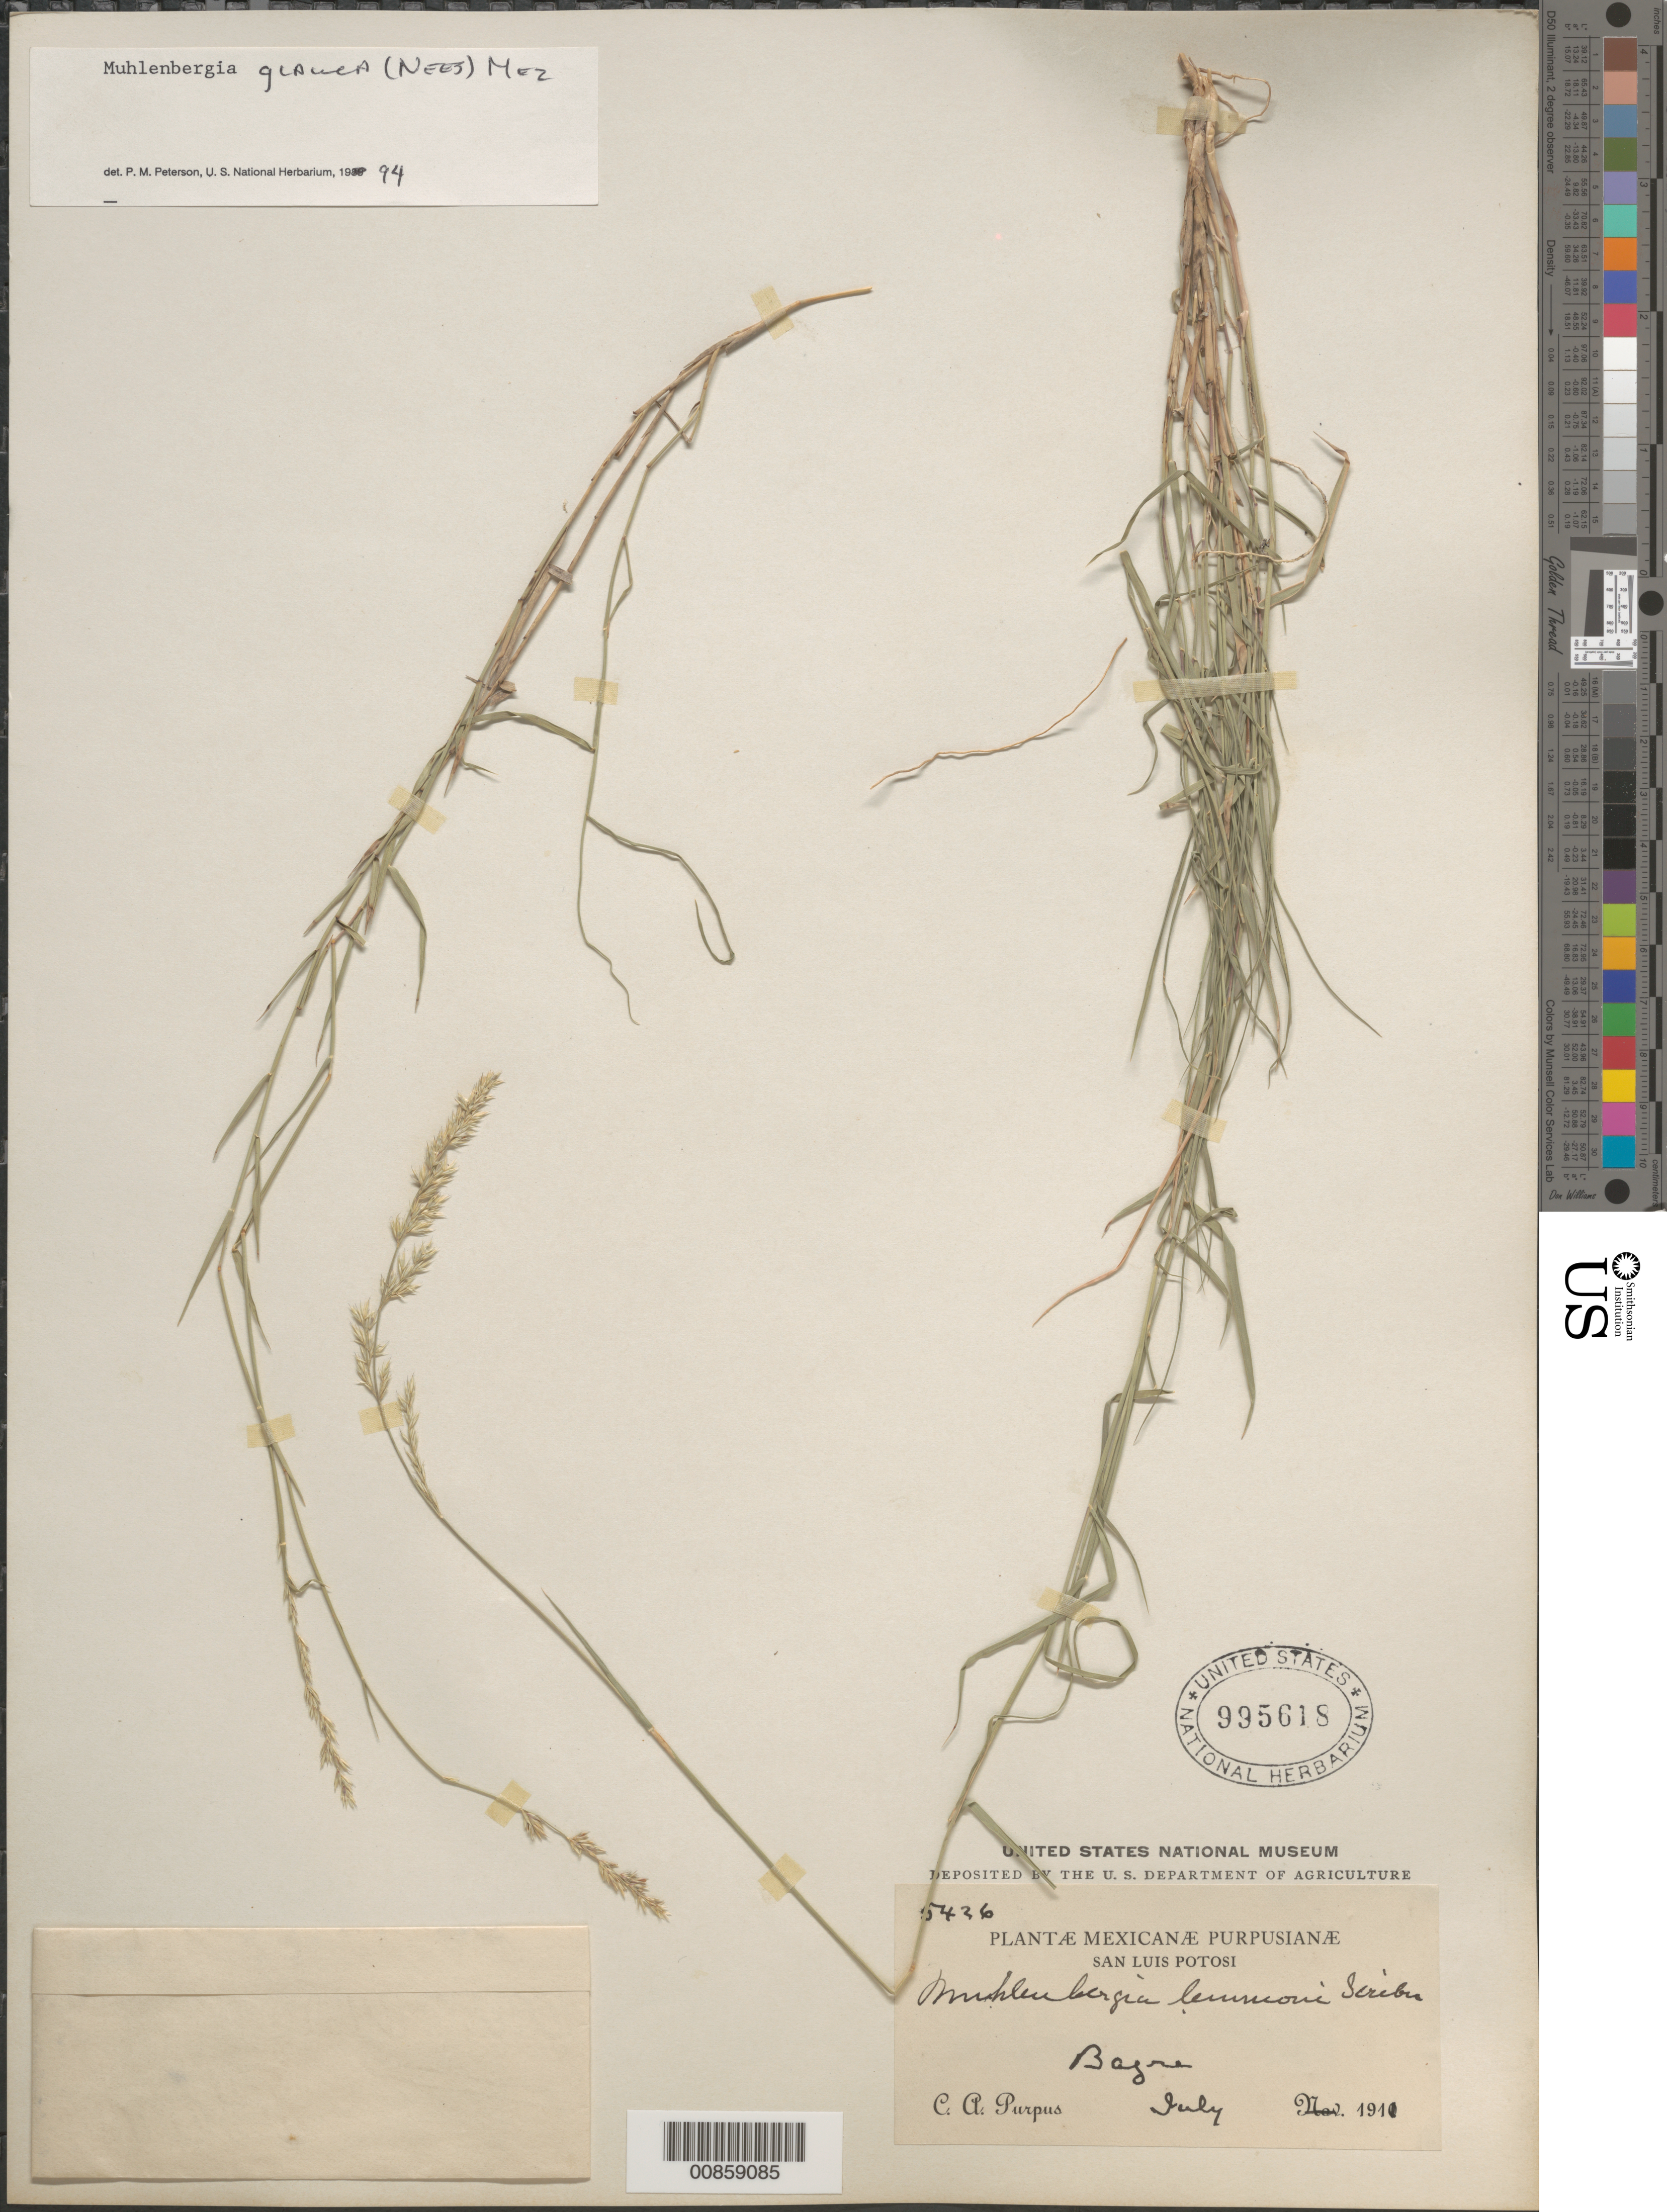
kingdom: Plantae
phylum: Tracheophyta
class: Liliopsida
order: Poales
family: Poaceae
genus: Muhlenbergia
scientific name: Muhlenbergia sp.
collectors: C. A. Purpus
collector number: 5436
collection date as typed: Jul 1911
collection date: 1911-07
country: Mexico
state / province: San Luis Potosí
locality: Bagre, San Luis Potosi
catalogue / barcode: US 995618